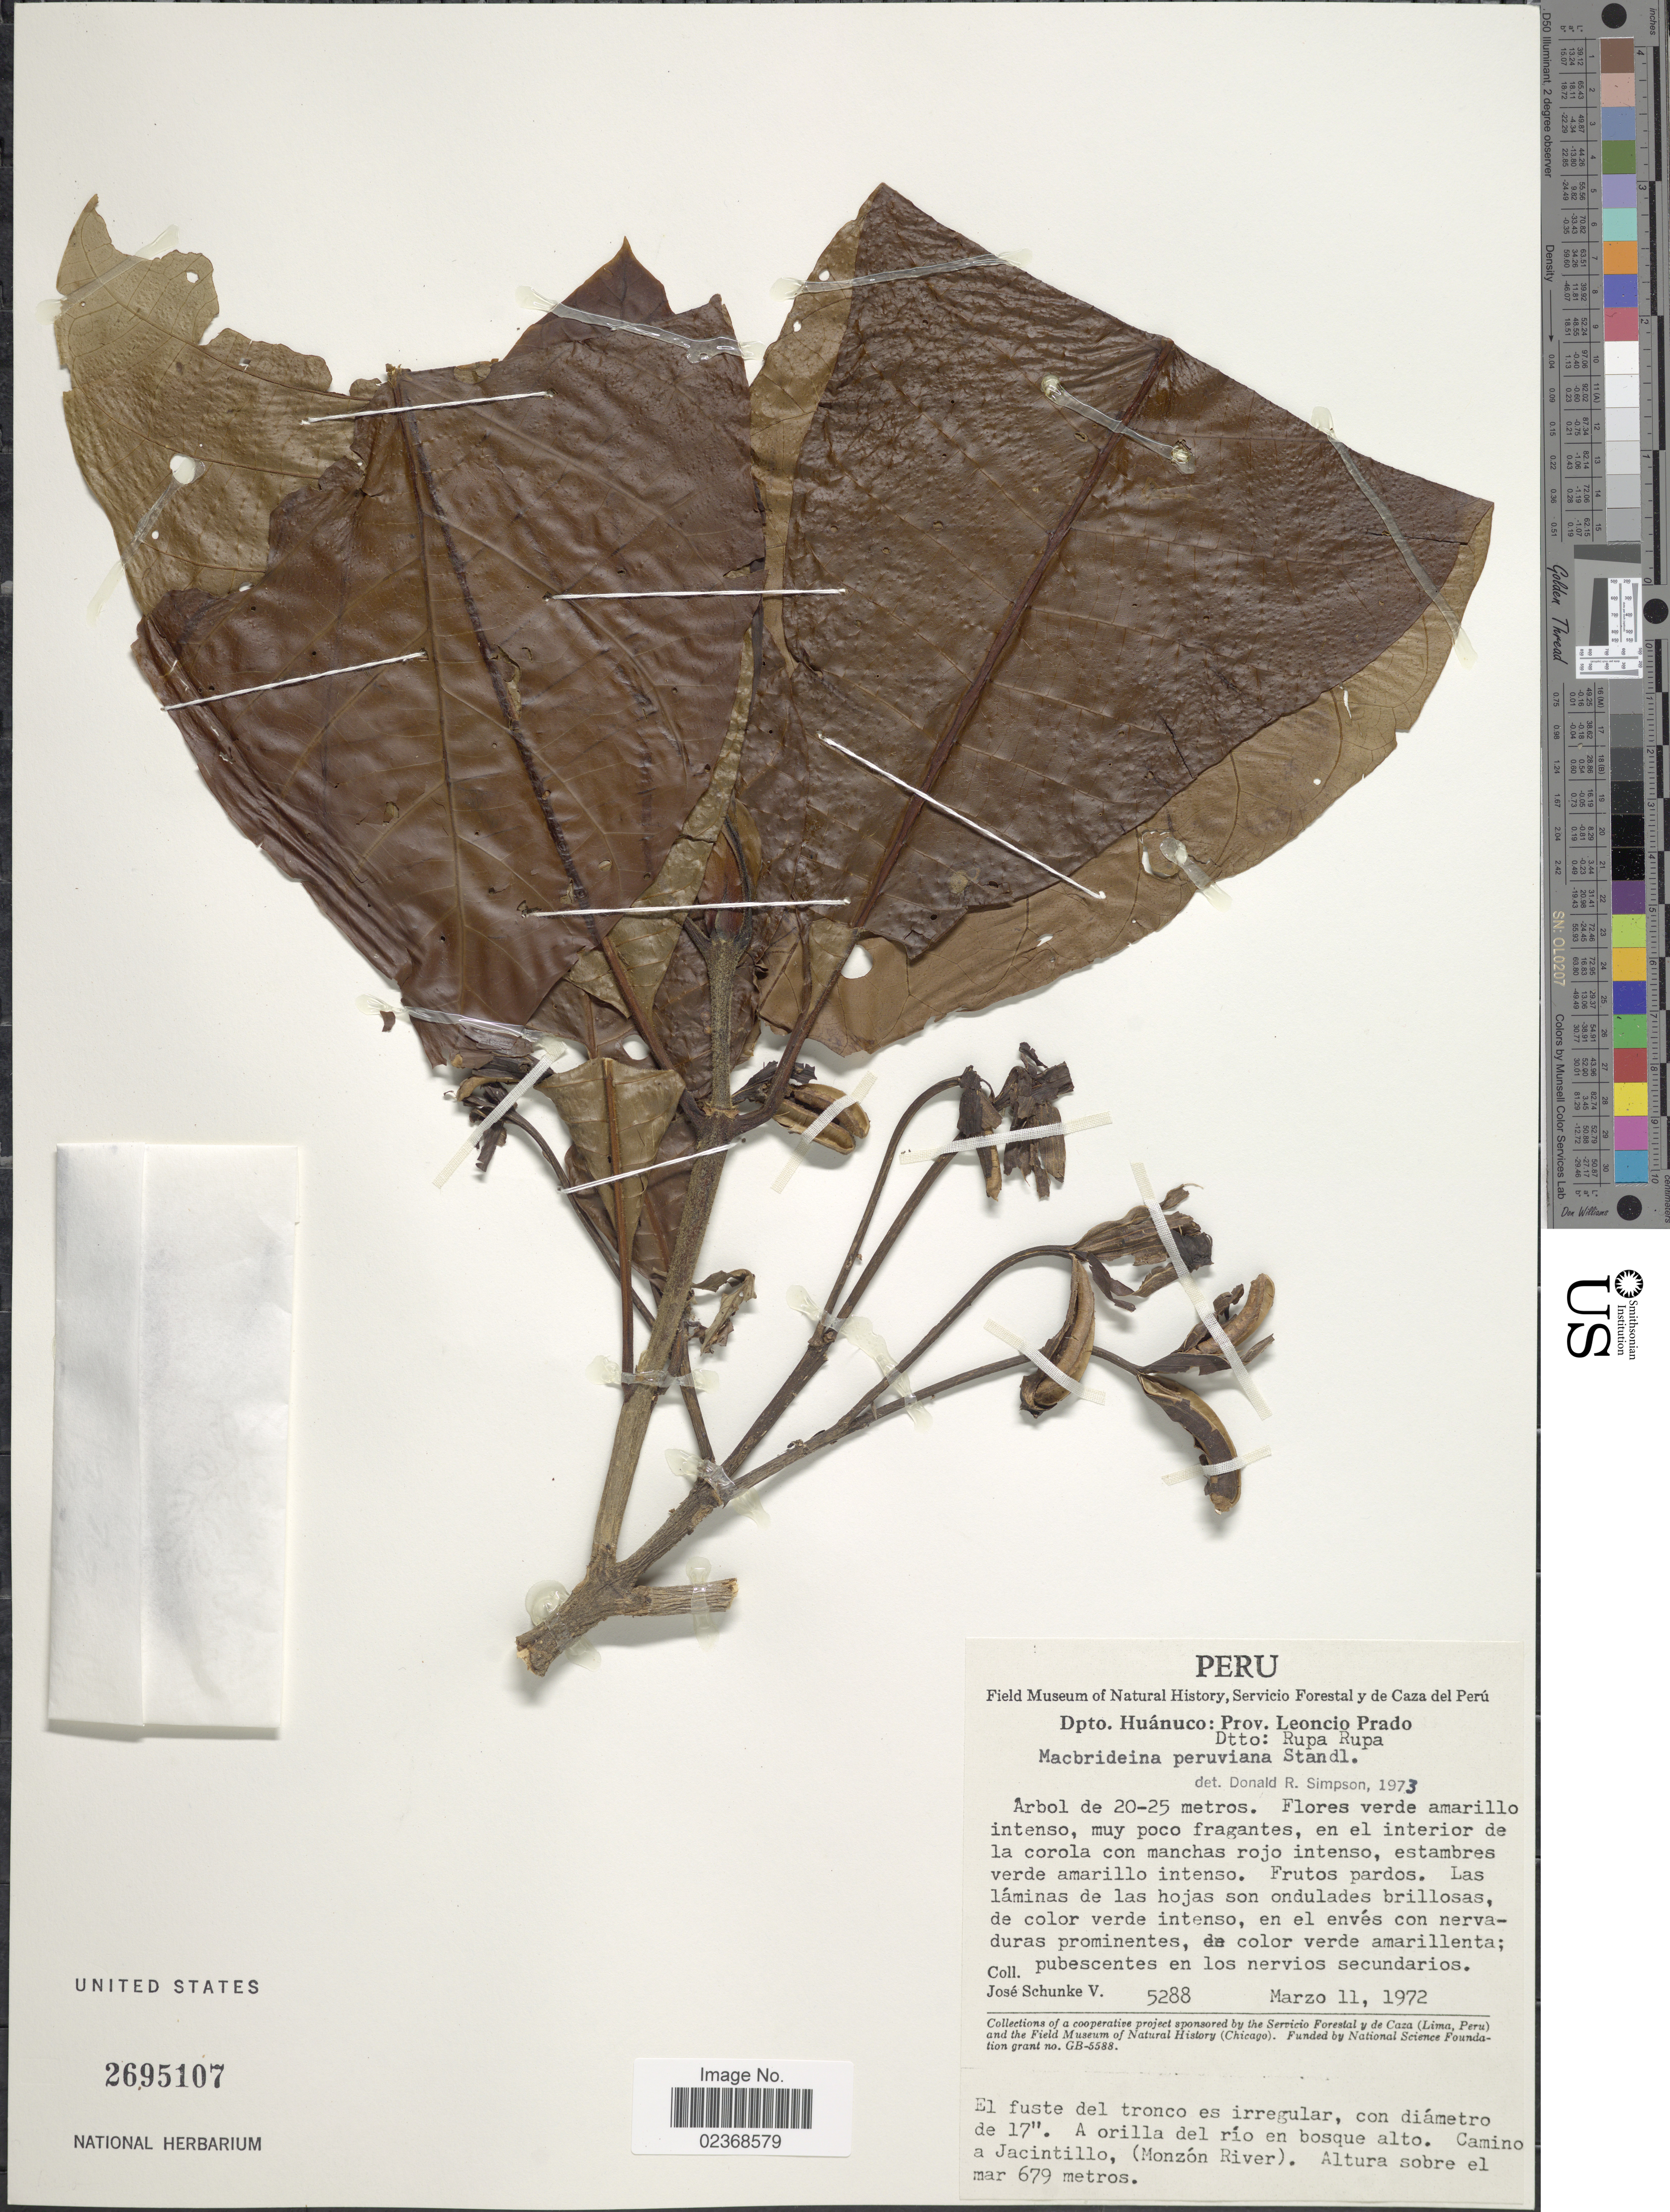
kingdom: Plantae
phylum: Tracheophyta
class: Magnoliopsida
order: Gentianales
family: Rubiaceae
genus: Macbrideina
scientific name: Macbrideina peruviana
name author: Standl.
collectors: J. Schunke Vigo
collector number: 5288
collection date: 1972-03-11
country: Peru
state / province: Huánuco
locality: Prov. Leoncio Prado, Dtto. Rupa Rupa, El fuste del tronco es irregular, con diametro de 17 inches. A orilla del rio en bosque alto. Camino a Jacintillo, (Monzon RIver)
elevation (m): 679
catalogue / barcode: US 2695107